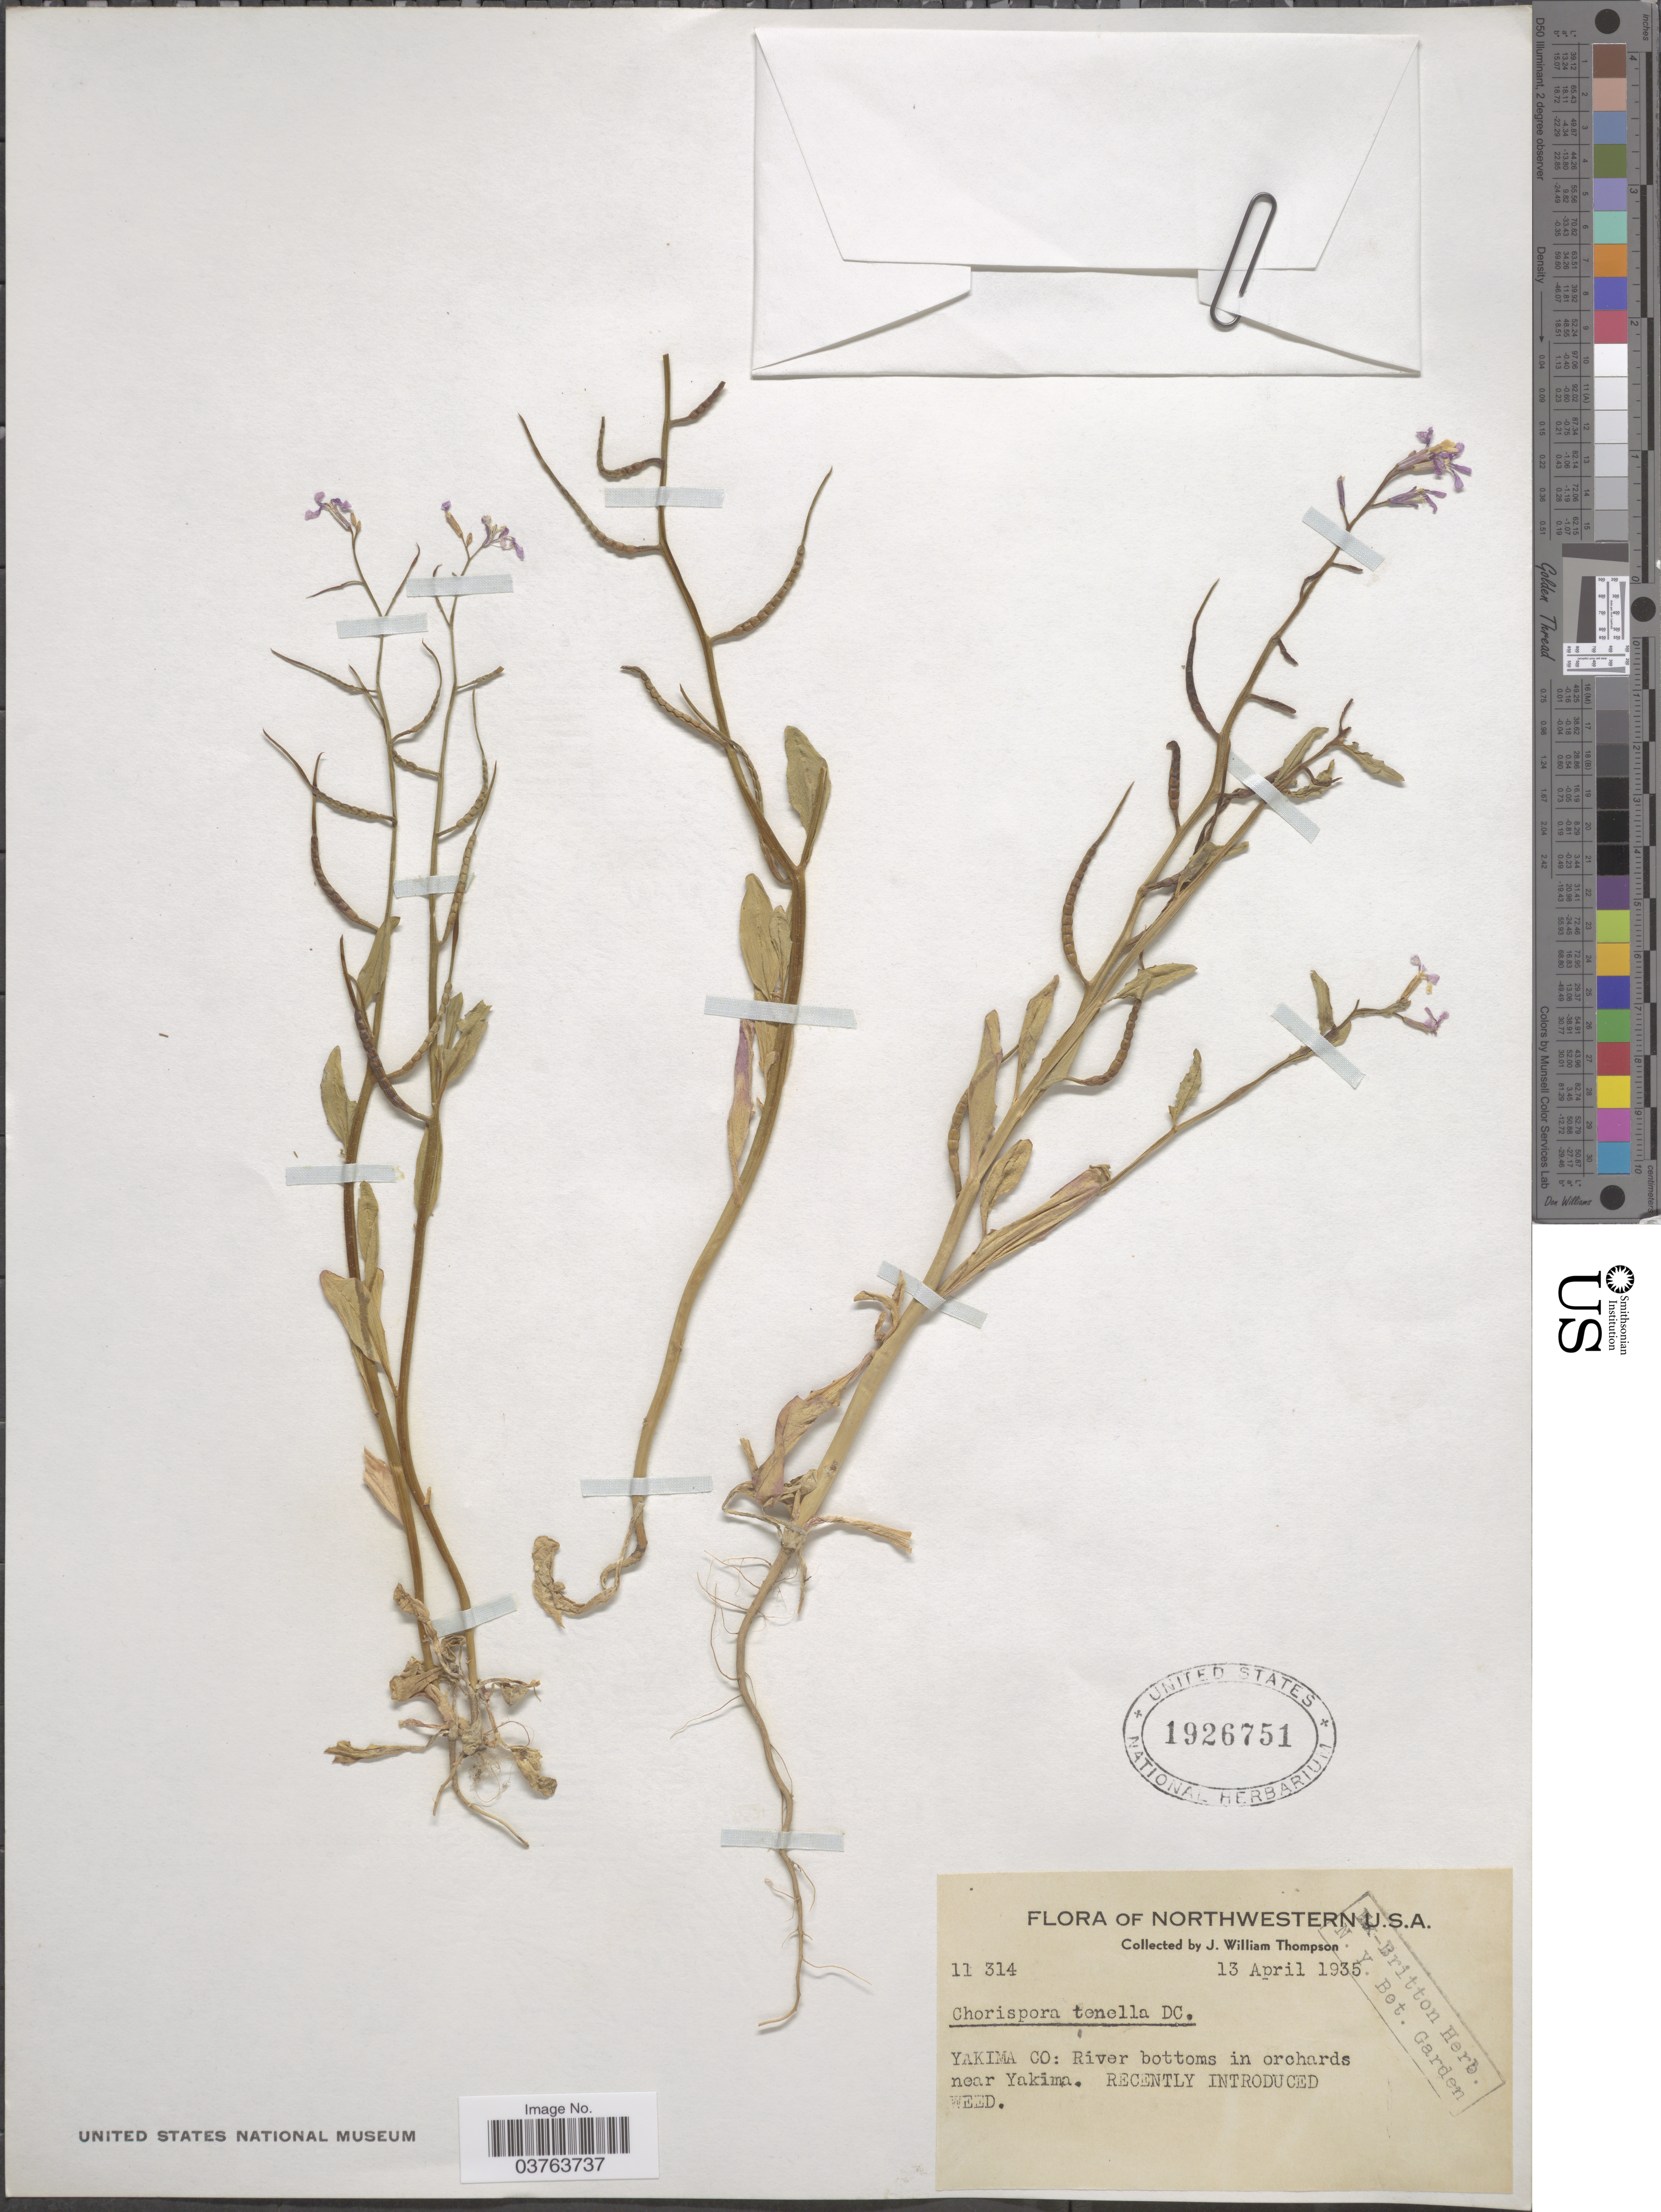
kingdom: Plantae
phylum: Tracheophyta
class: Magnoliopsida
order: Brassicales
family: Brassicaceae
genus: Chorispora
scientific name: Chorispora tenella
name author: DC.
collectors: J. W. Thompson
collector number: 11314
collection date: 1935-04-13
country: United States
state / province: Washington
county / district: Yakima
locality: Northwestern U.S.A. Yakima Co.: River bottoms in orchards near Yakima.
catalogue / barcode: US 1926751